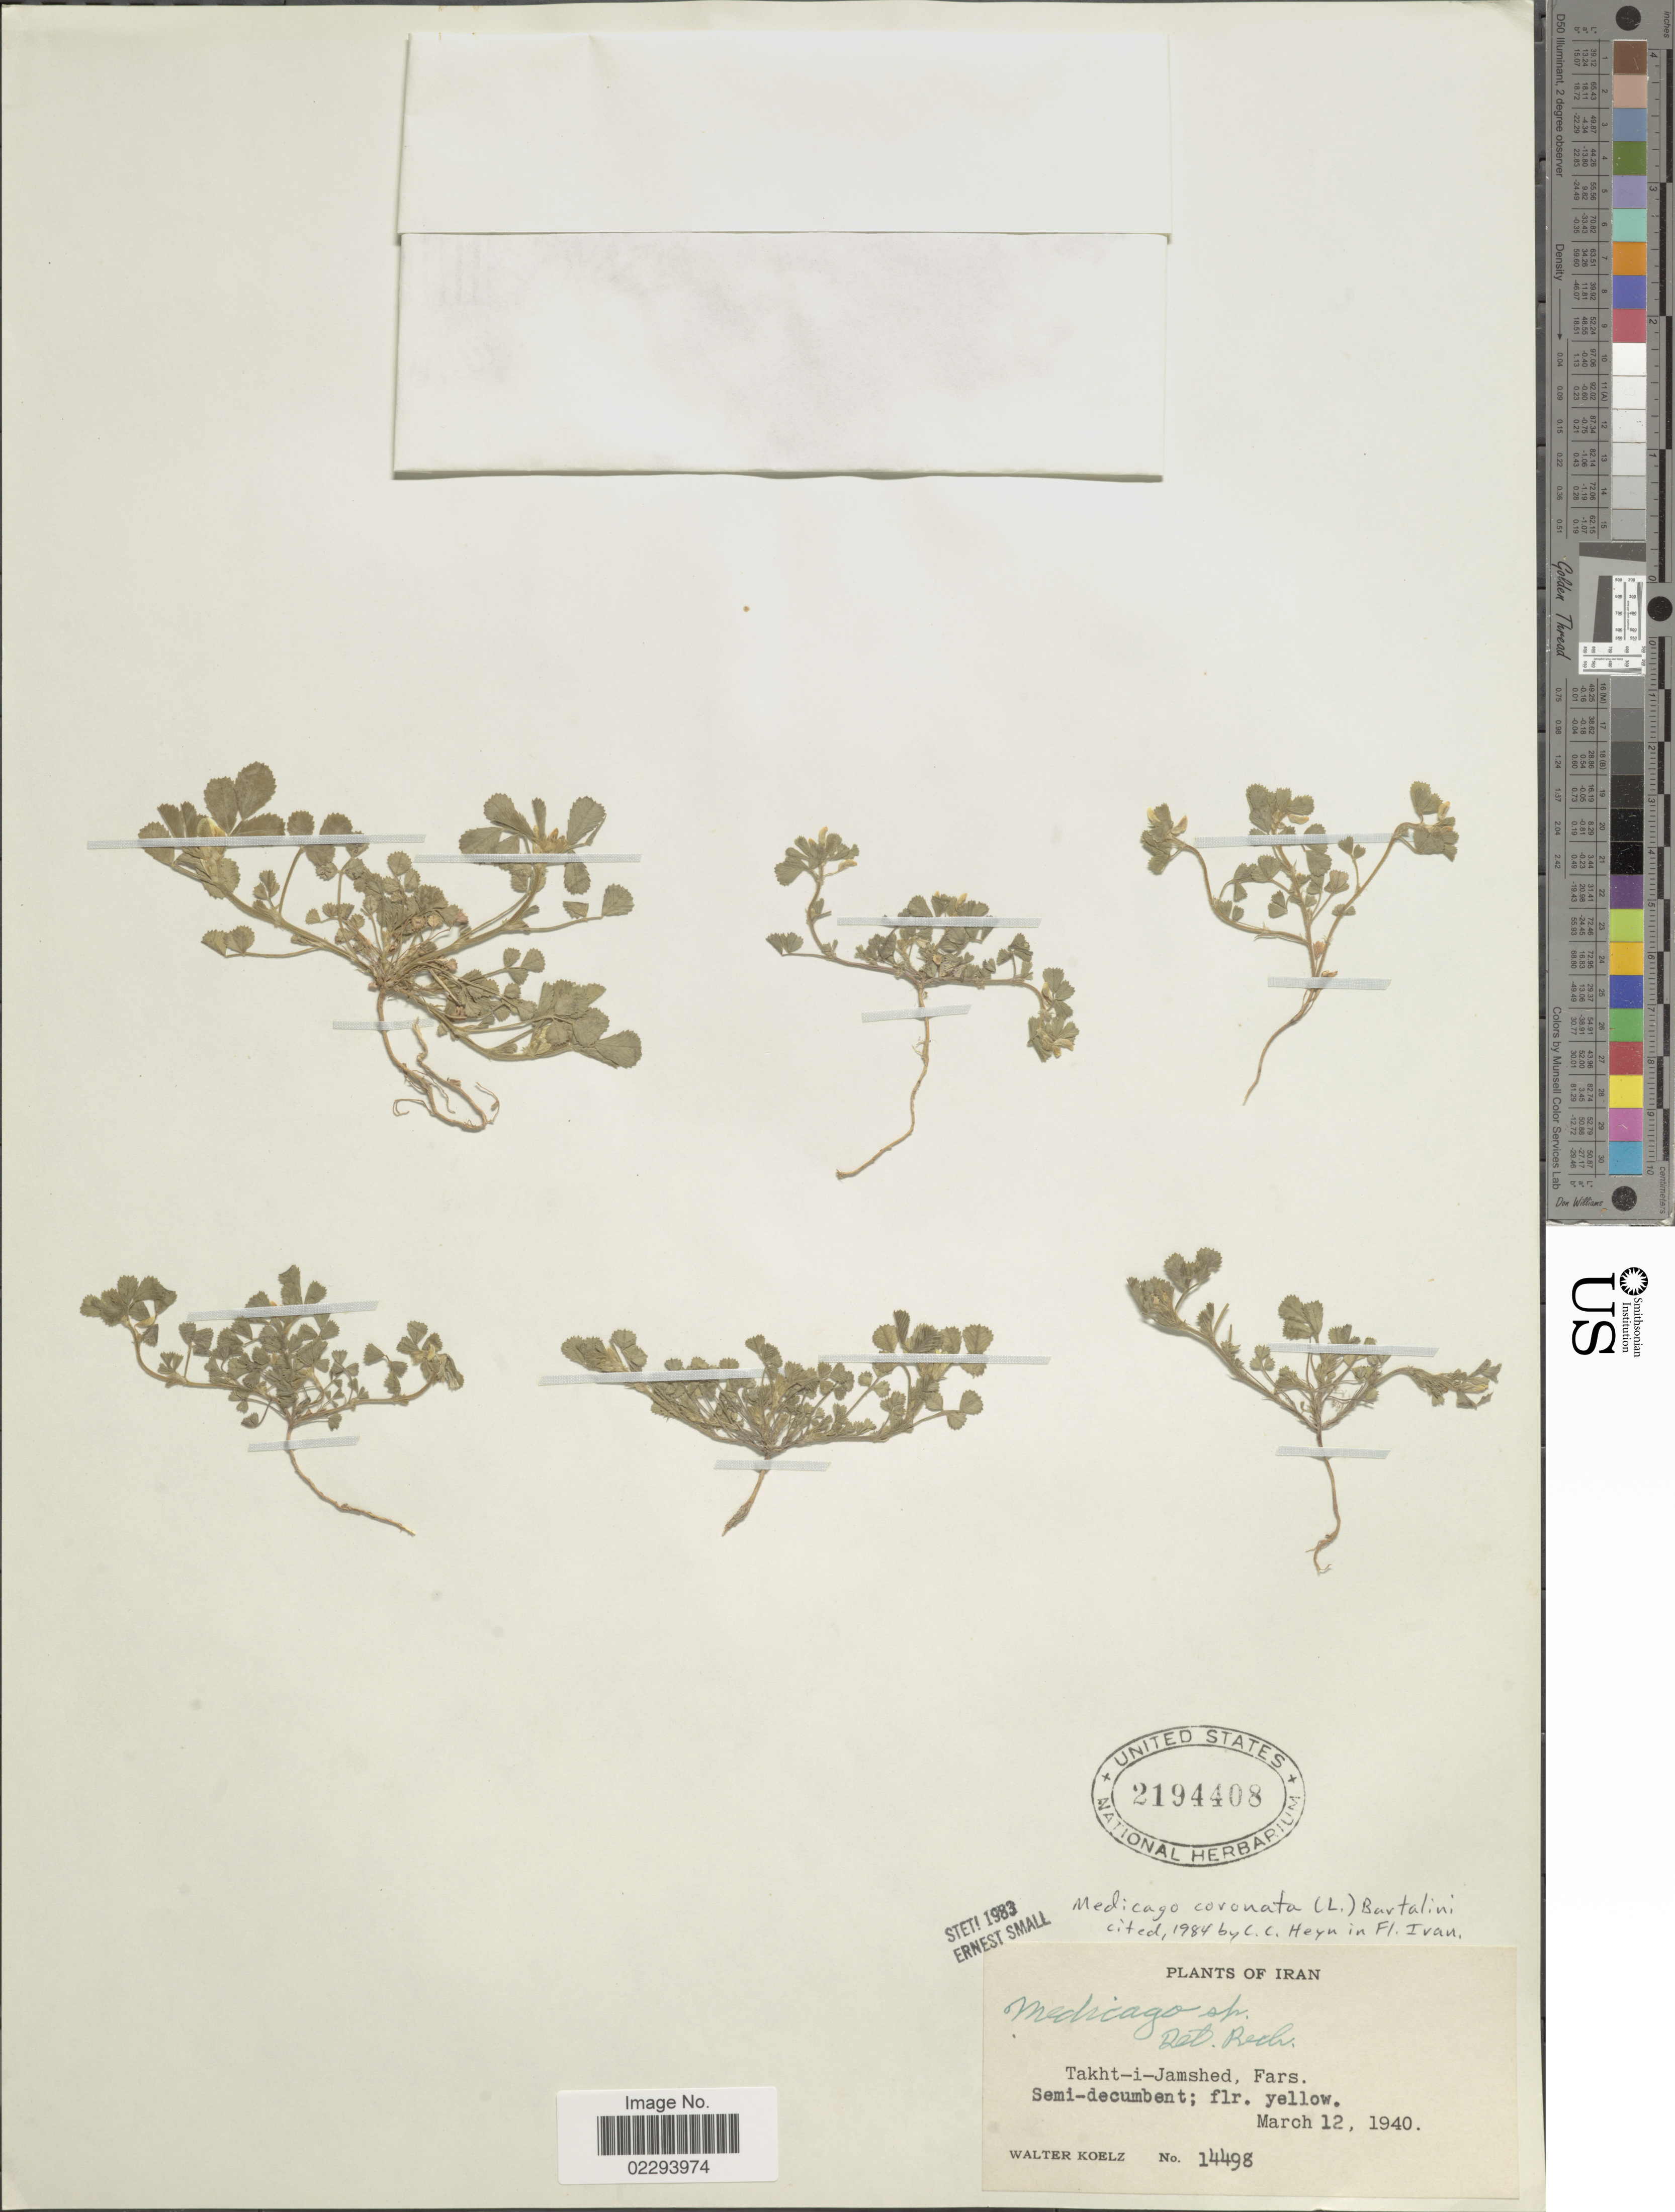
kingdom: Plantae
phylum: Tracheophyta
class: Magnoliopsida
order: Fabales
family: Fabaceae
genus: Medicago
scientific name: Medicago coronata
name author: (L.) Bartal.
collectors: W. N. Koelz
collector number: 14498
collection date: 1940-03-12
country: Iran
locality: Iran, Semi-decumbent.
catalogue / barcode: US 2194408